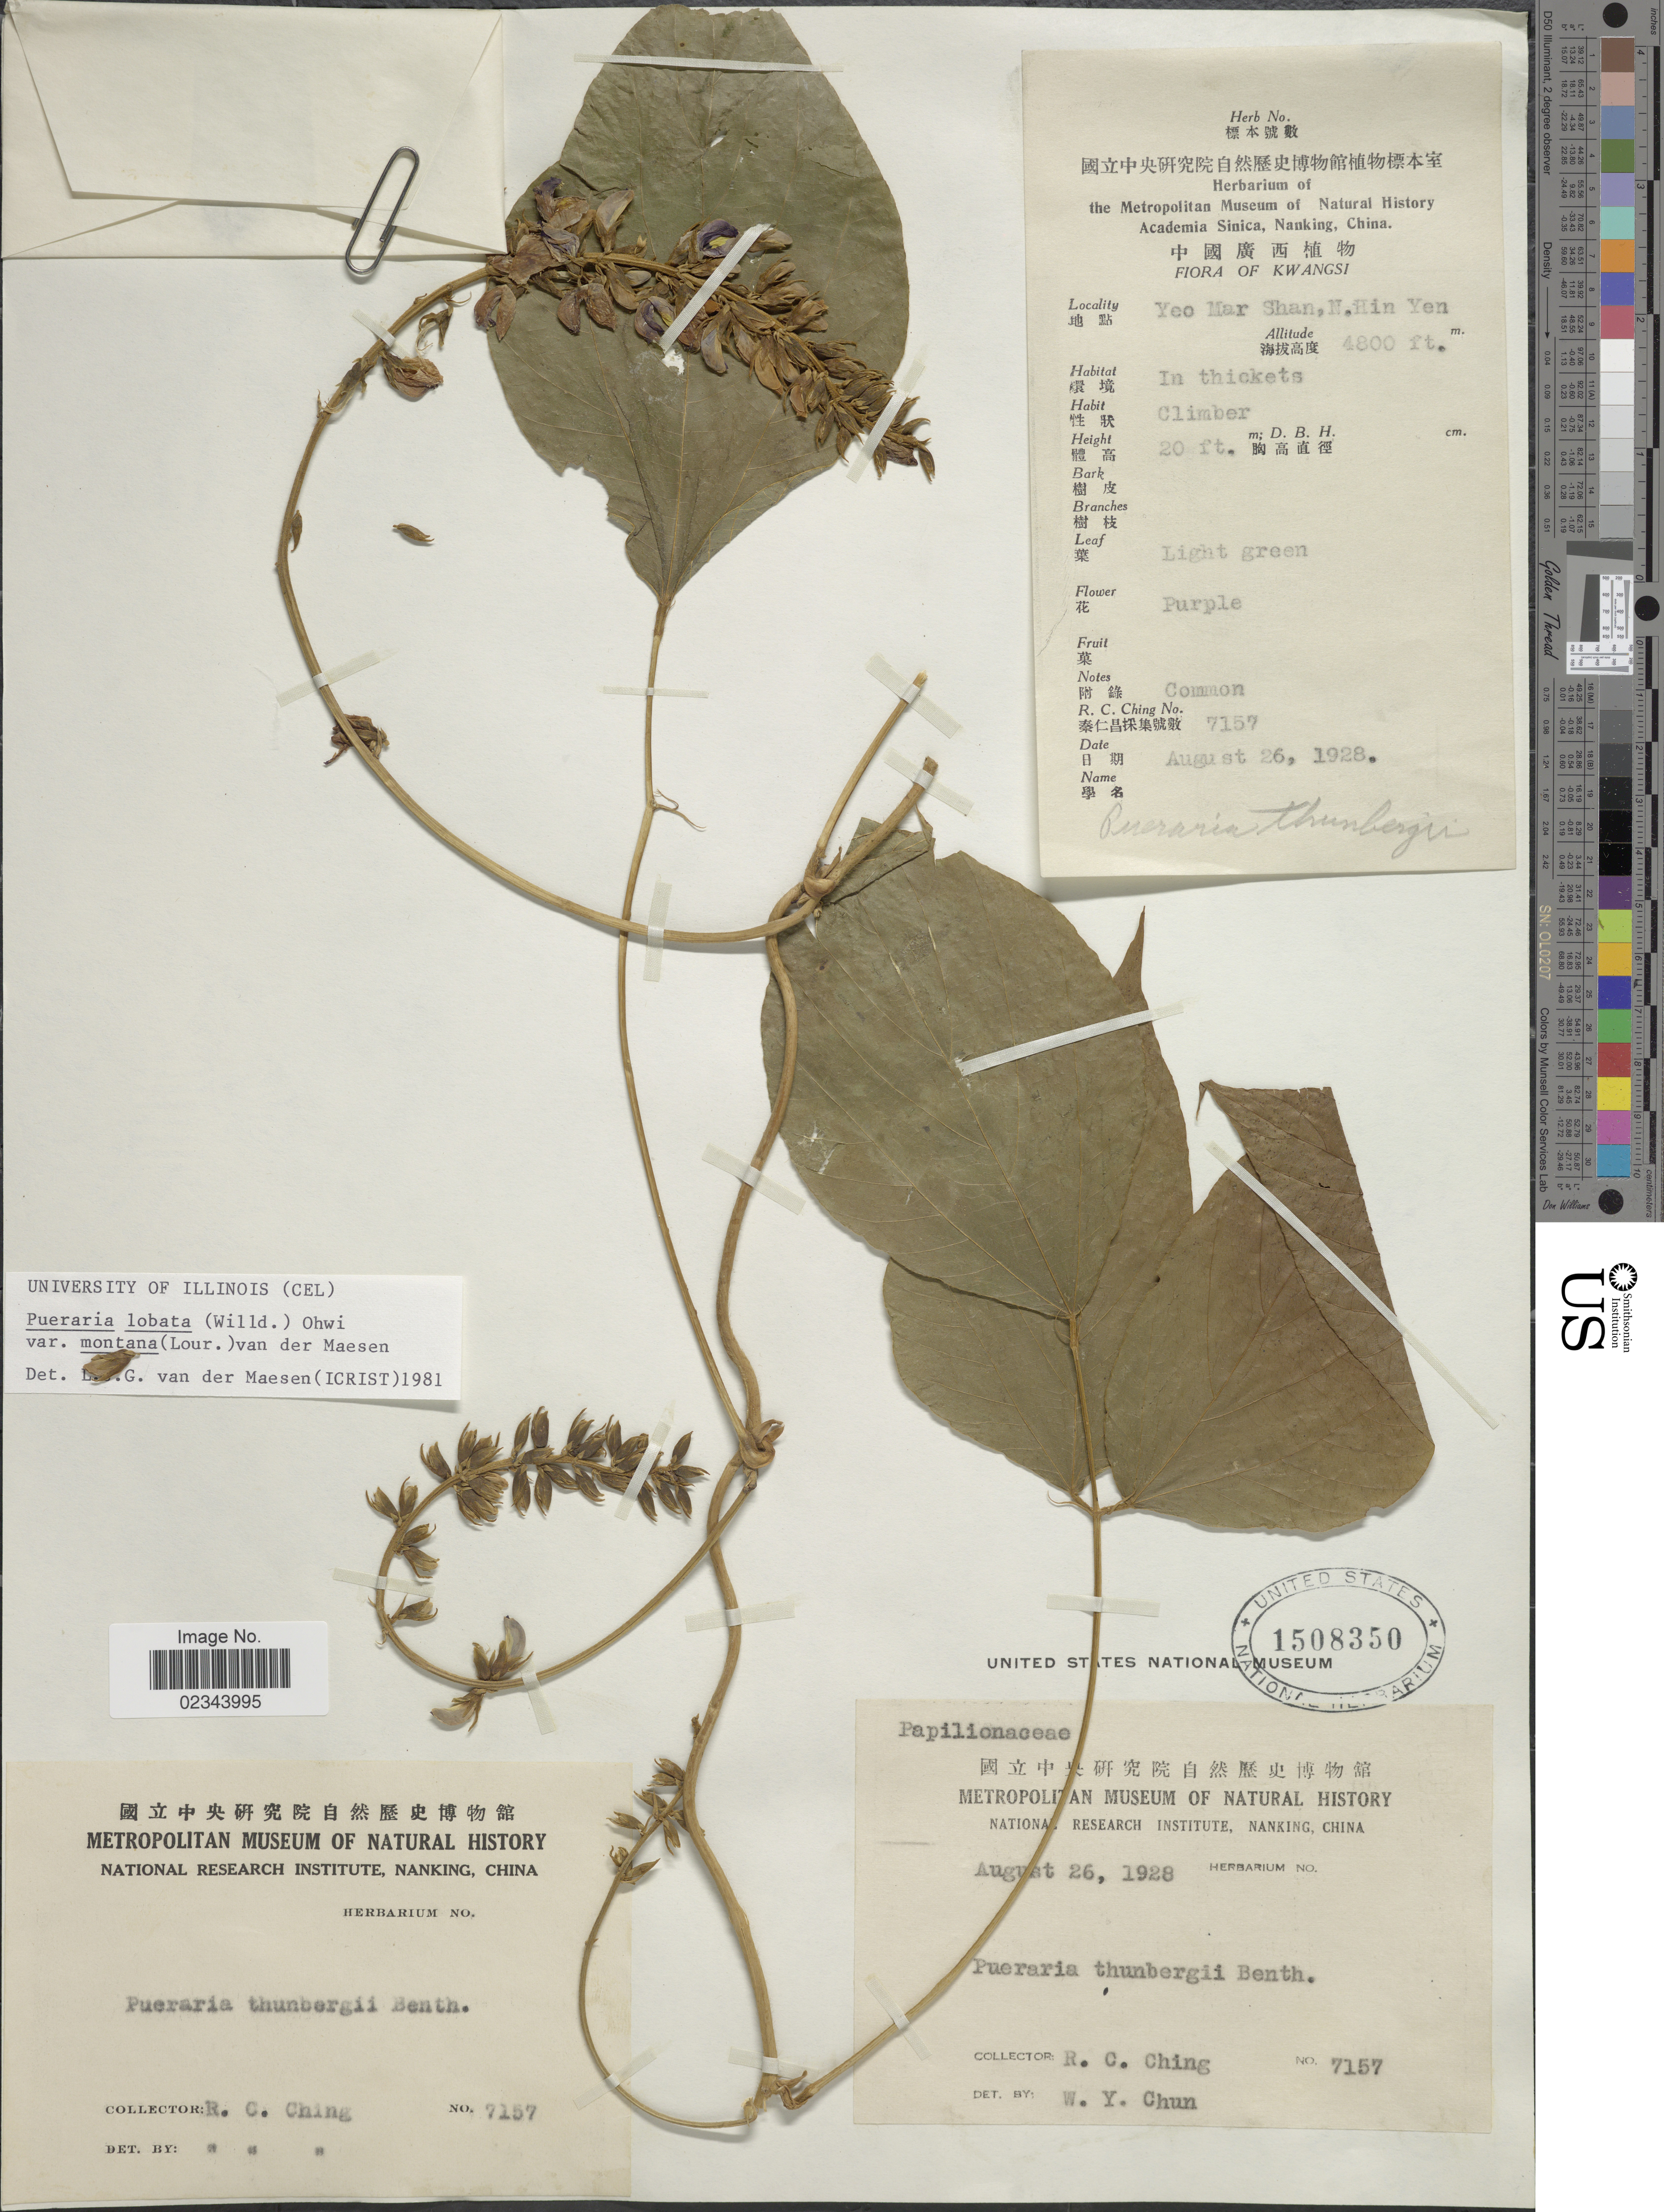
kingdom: Plantae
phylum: Tracheophyta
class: Magnoliopsida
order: Fabales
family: Fabaceae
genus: Pueraria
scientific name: Pueraria lobata var. montana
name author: (Lour.) Maesen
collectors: R. C. Ching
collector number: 7157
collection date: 1928-08-26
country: China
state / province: Guangxi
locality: Kwangsi, Yeo Mar Shan, N. Hin Yen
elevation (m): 1463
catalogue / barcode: US 1508350